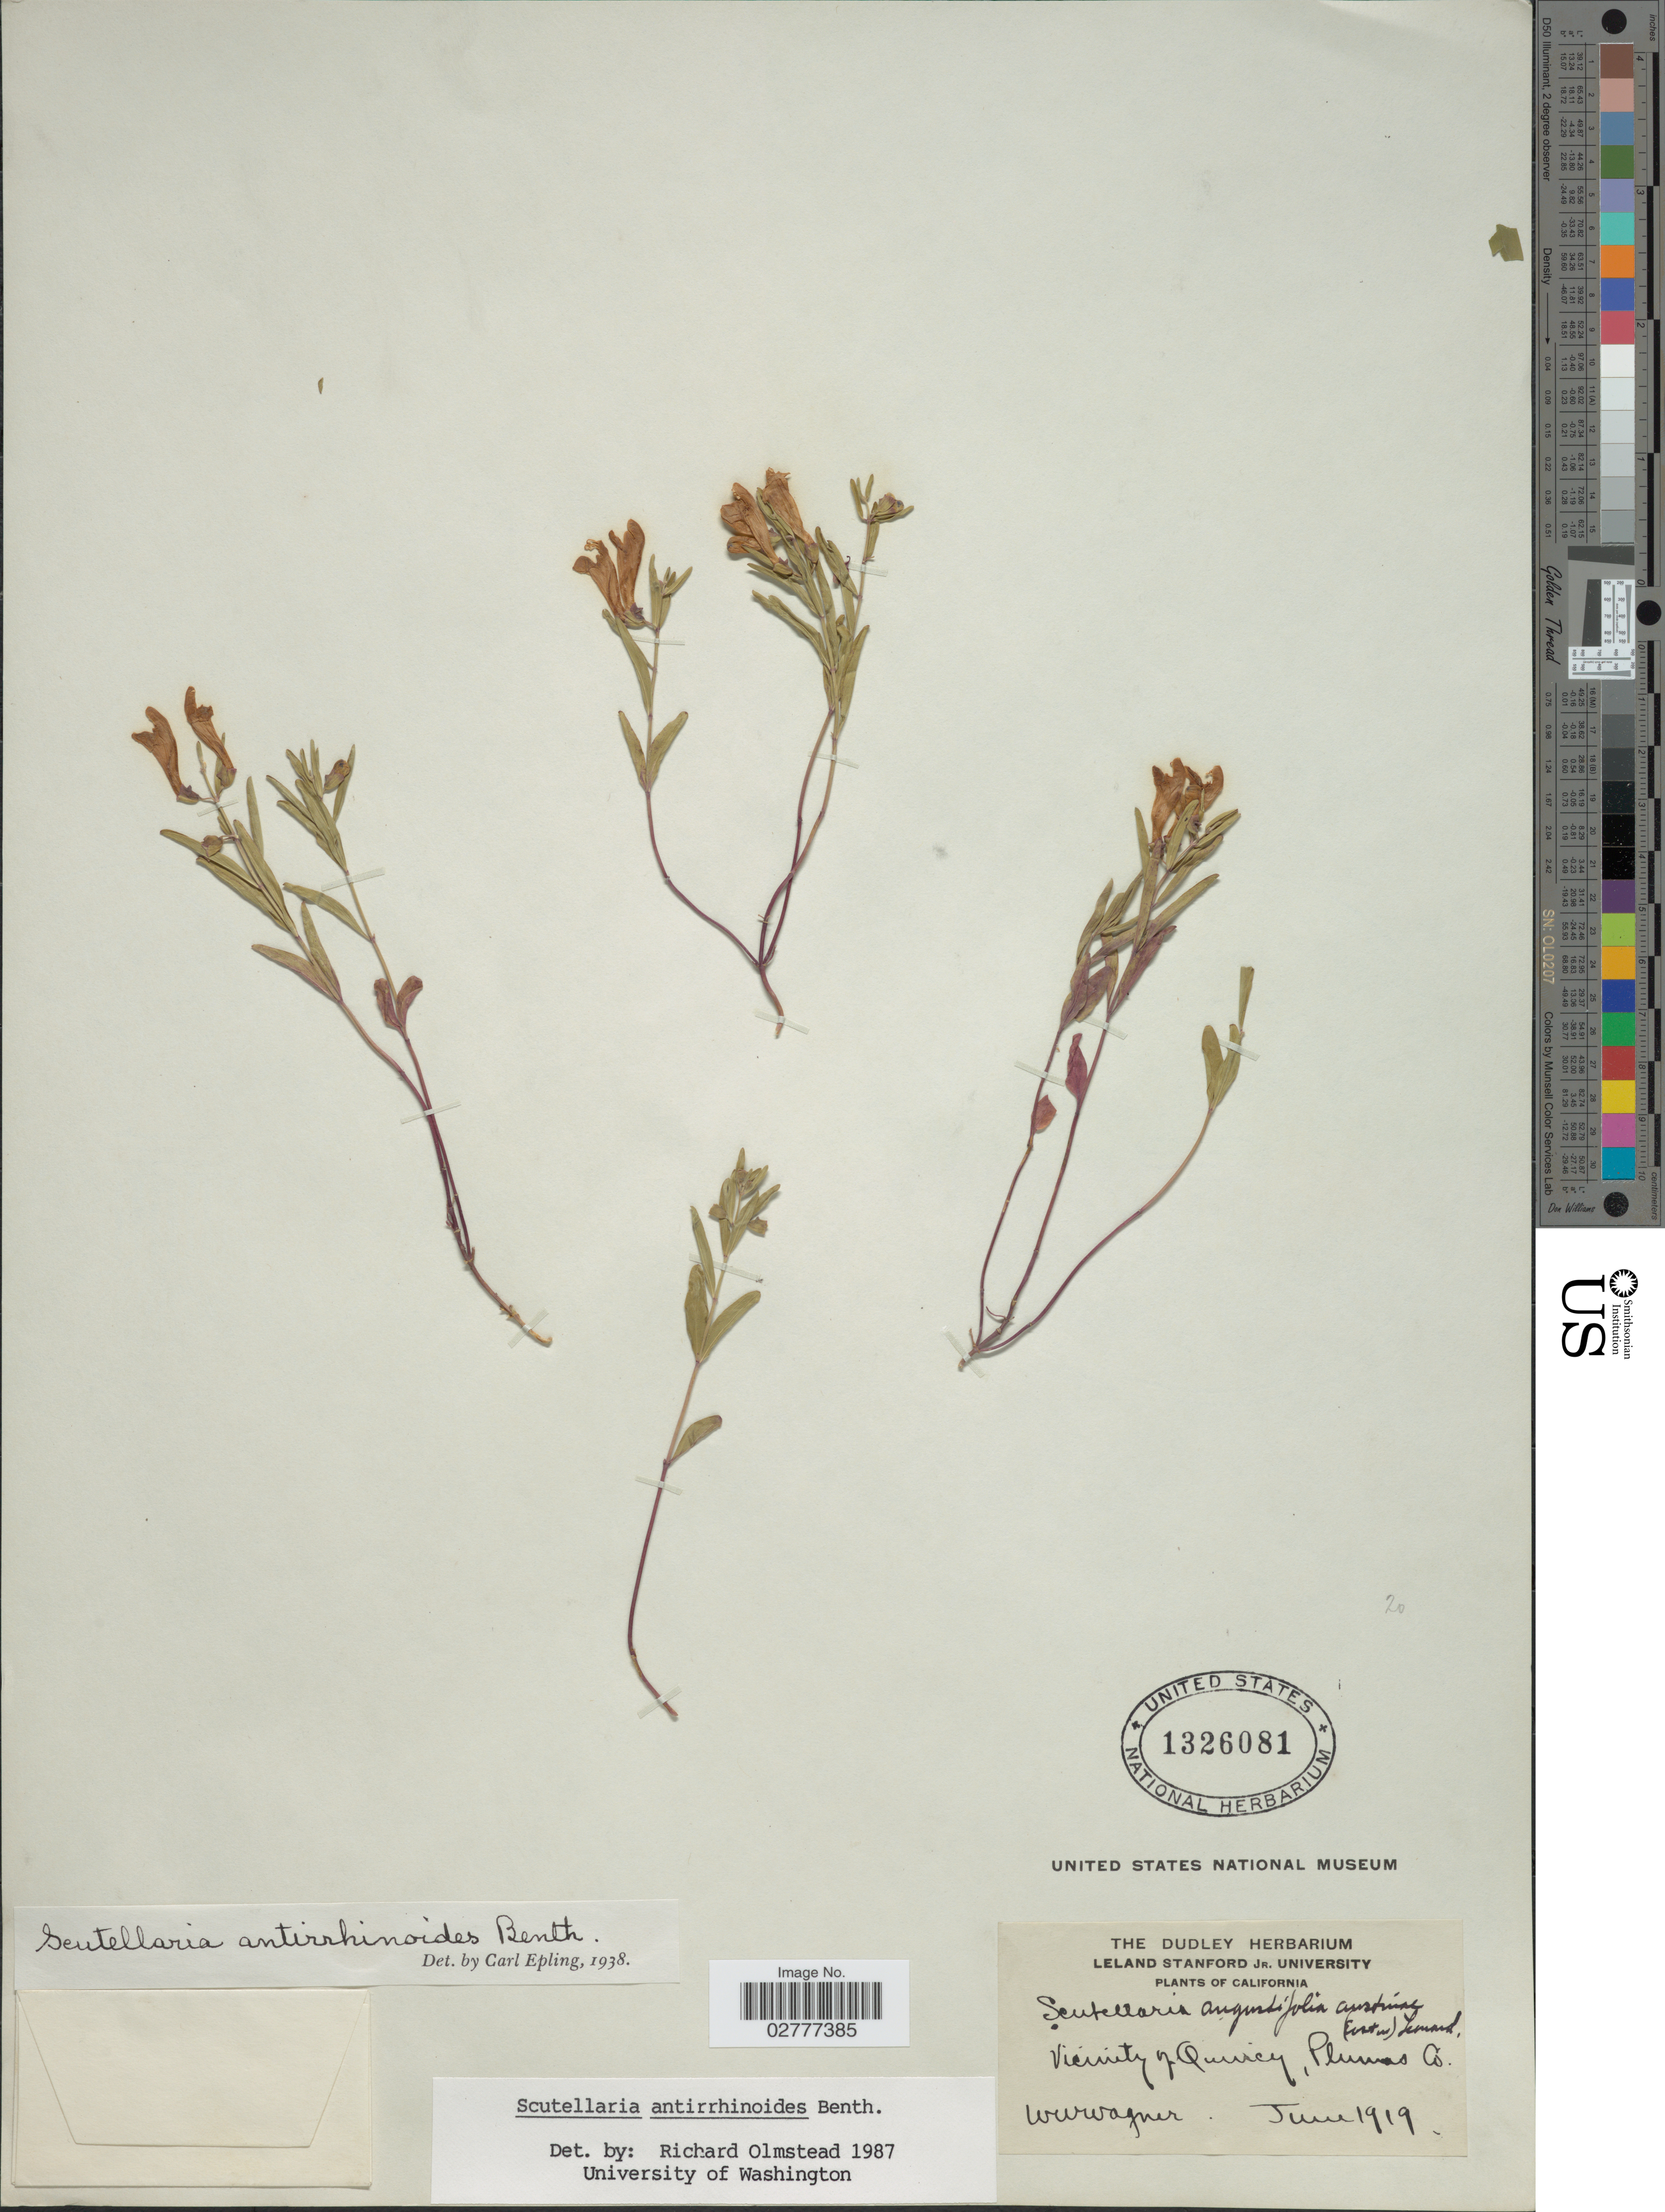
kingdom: Plantae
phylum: Tracheophyta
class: Magnoliopsida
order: Lamiales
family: Lamiaceae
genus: Scutellaria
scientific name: Scutellaria antirrhinoides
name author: Benth.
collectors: W. Wagner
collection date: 1919-06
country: United States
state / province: California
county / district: Plumas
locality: Vicinity of Quincy, Plumas Co.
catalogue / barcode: US 1326081